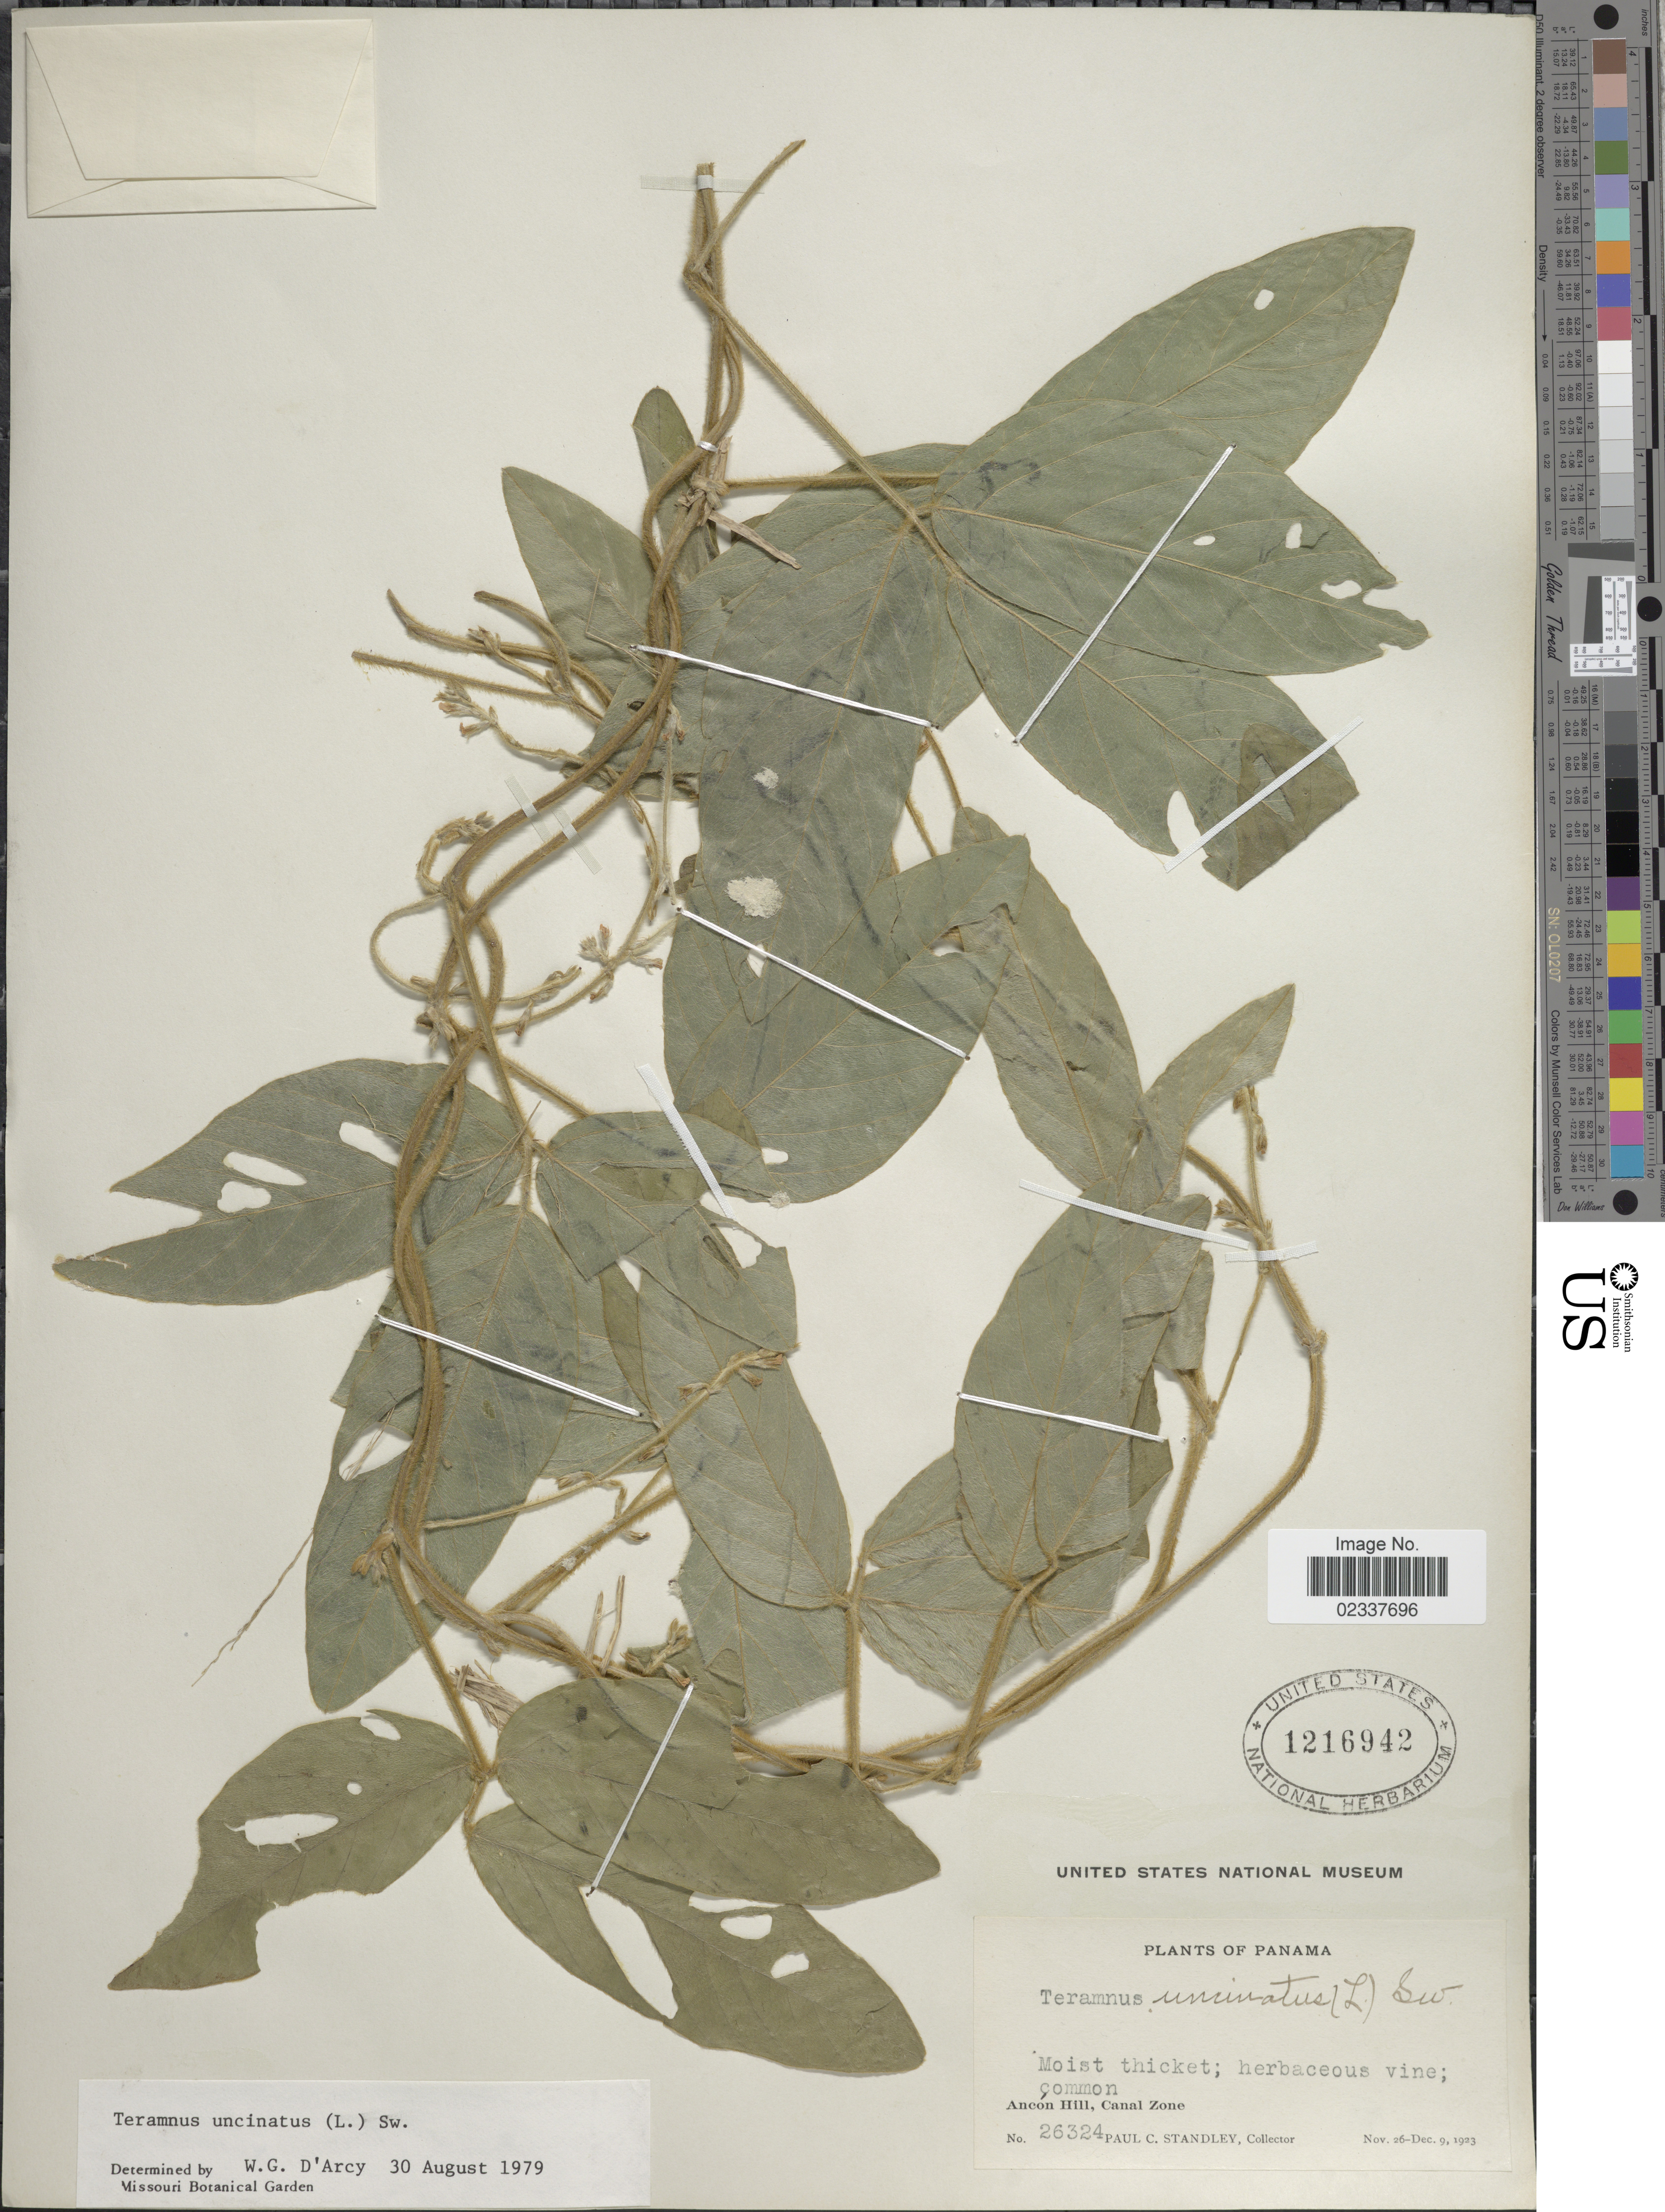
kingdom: Plantae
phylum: Tracheophyta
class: Magnoliopsida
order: Fabales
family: Fabaceae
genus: Teramnus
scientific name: Teramnus uncinatus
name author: (L.) Sw.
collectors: P. C. Standley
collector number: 26324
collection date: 1923-11-26/1923-12-09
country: Panama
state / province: Colón / Panamá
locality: Ancon Hill, Canal Zone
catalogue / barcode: US 1216942